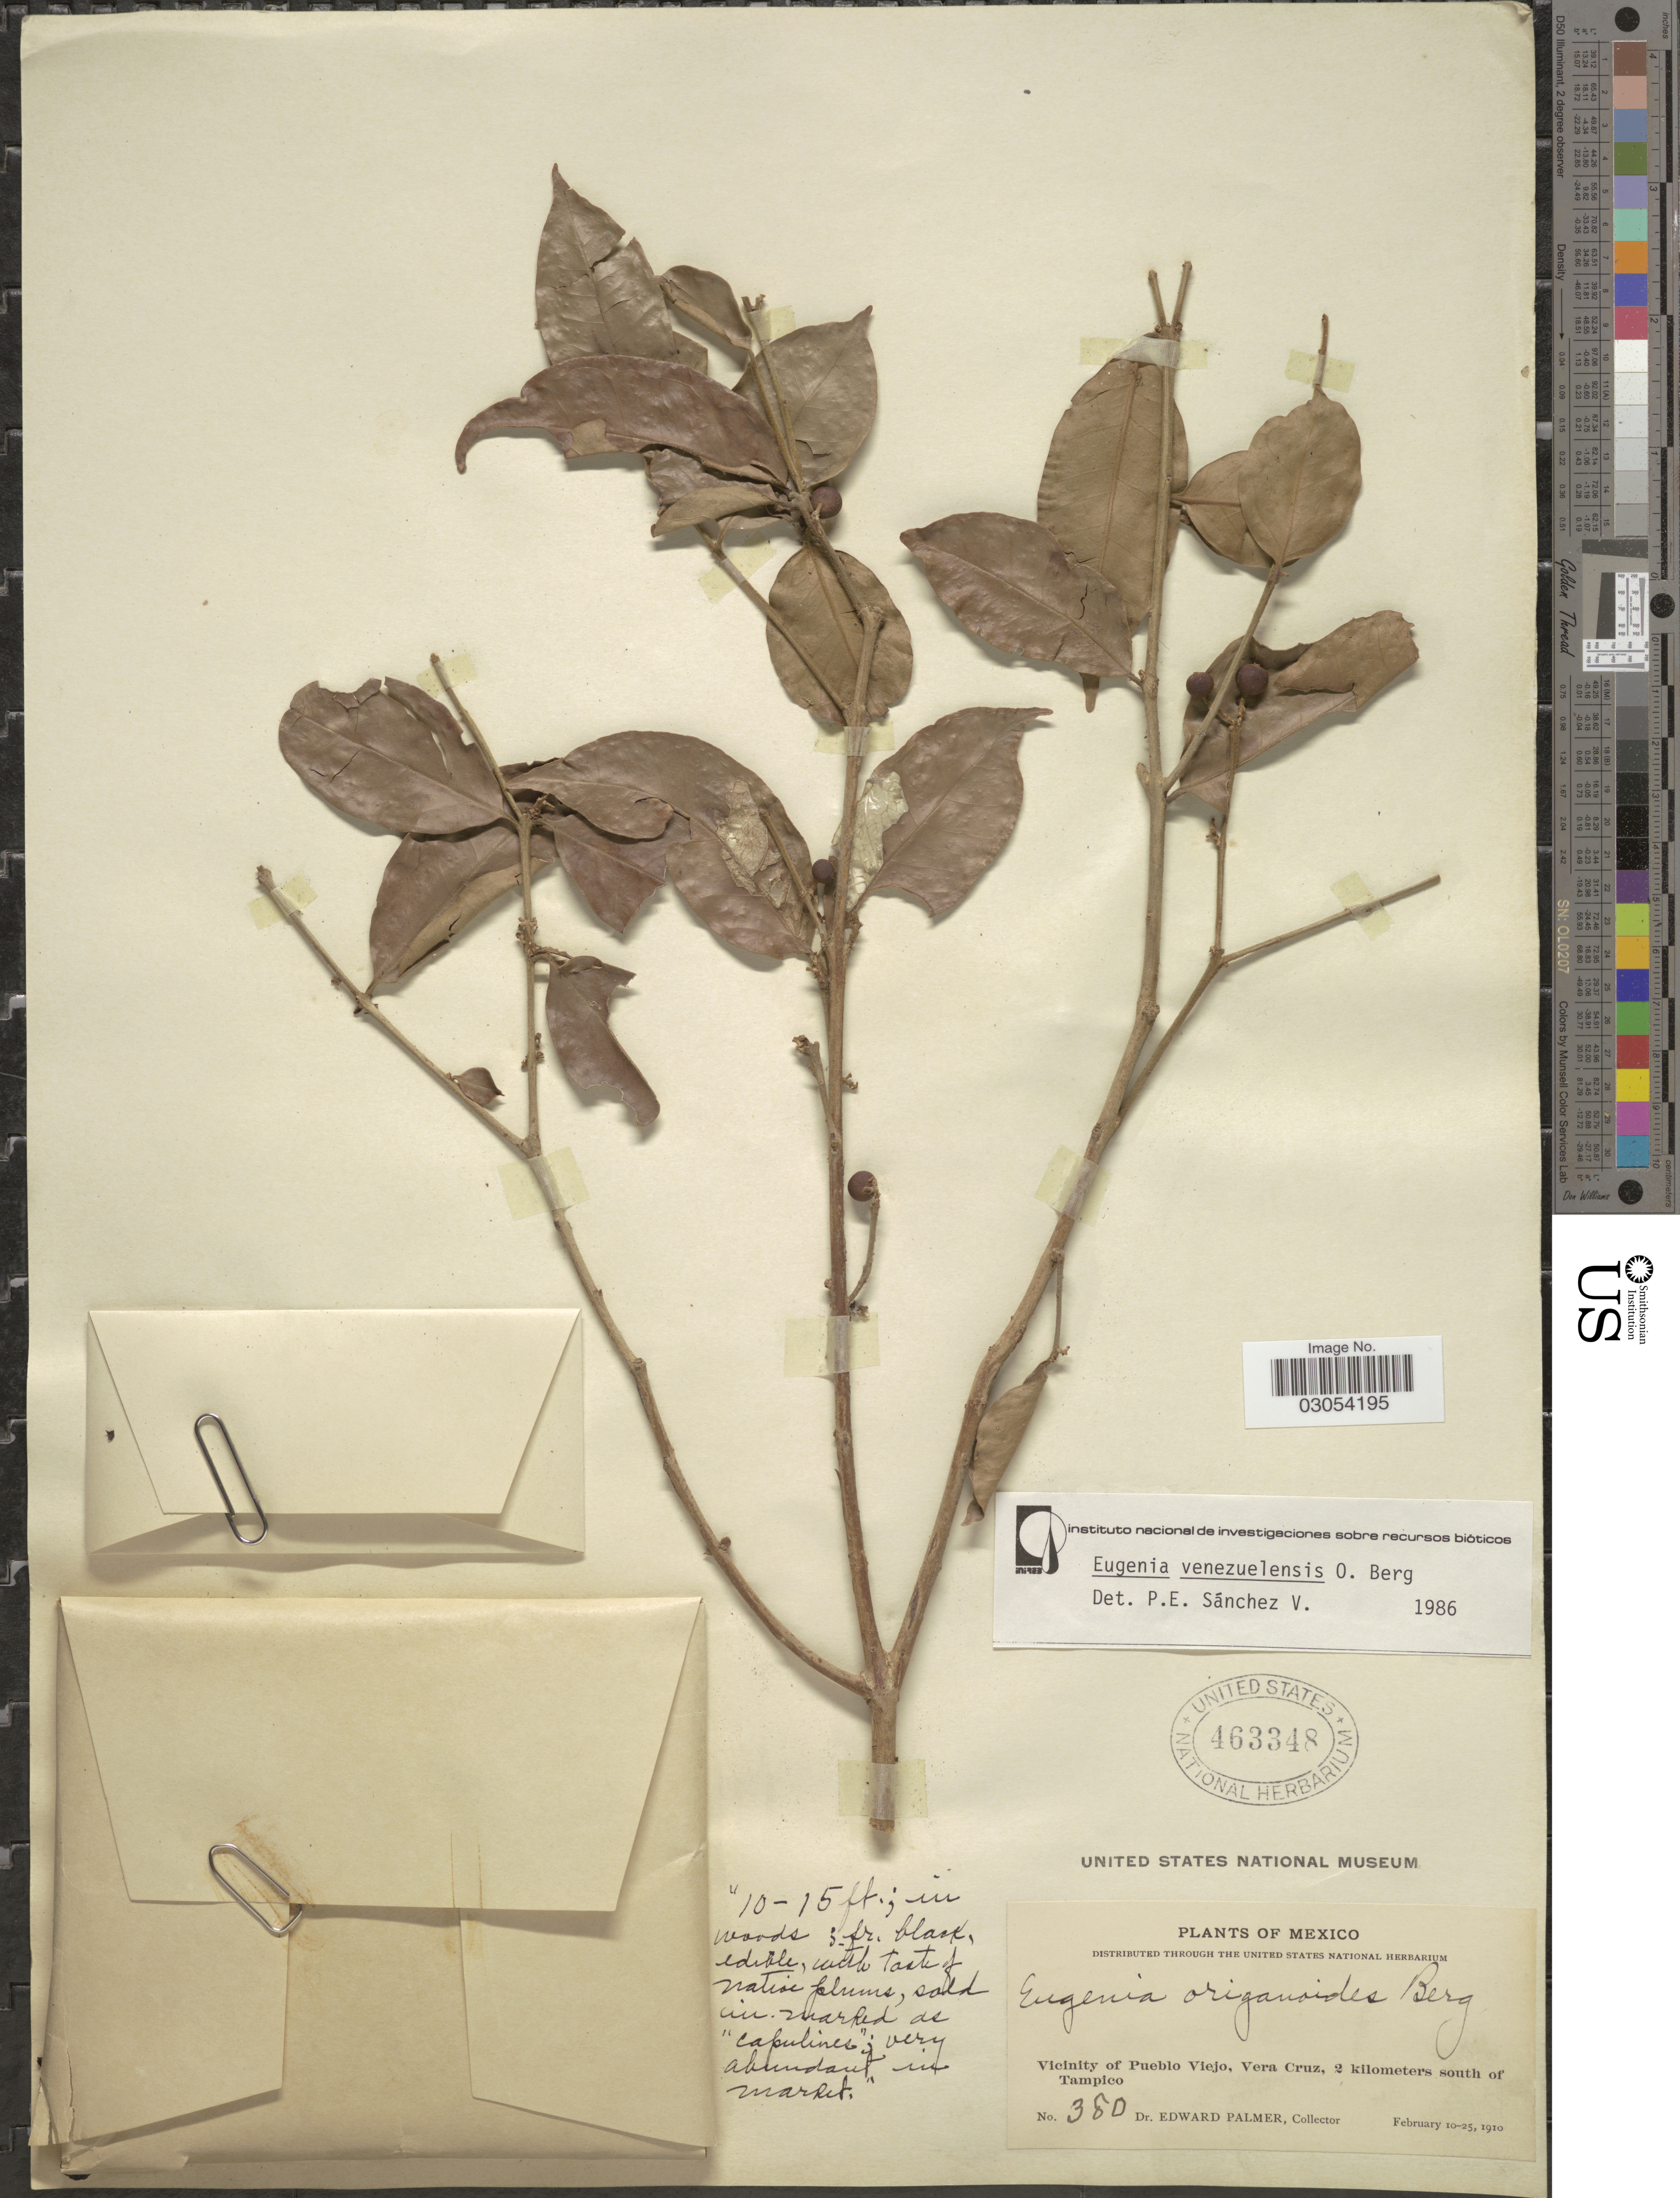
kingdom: Plantae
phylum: Tracheophyta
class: Magnoliopsida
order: Myrtales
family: Myrtaceae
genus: Eugenia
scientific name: Eugenia venezuelensis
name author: O. Berg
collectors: E. Palmer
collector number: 380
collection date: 1910-02-10/1910-02-25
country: Mexico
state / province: Veracruz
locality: Vicinity of Pueblo Viejo, Vera Cruz, 2 kilometers south of Tampico.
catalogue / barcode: US 463348